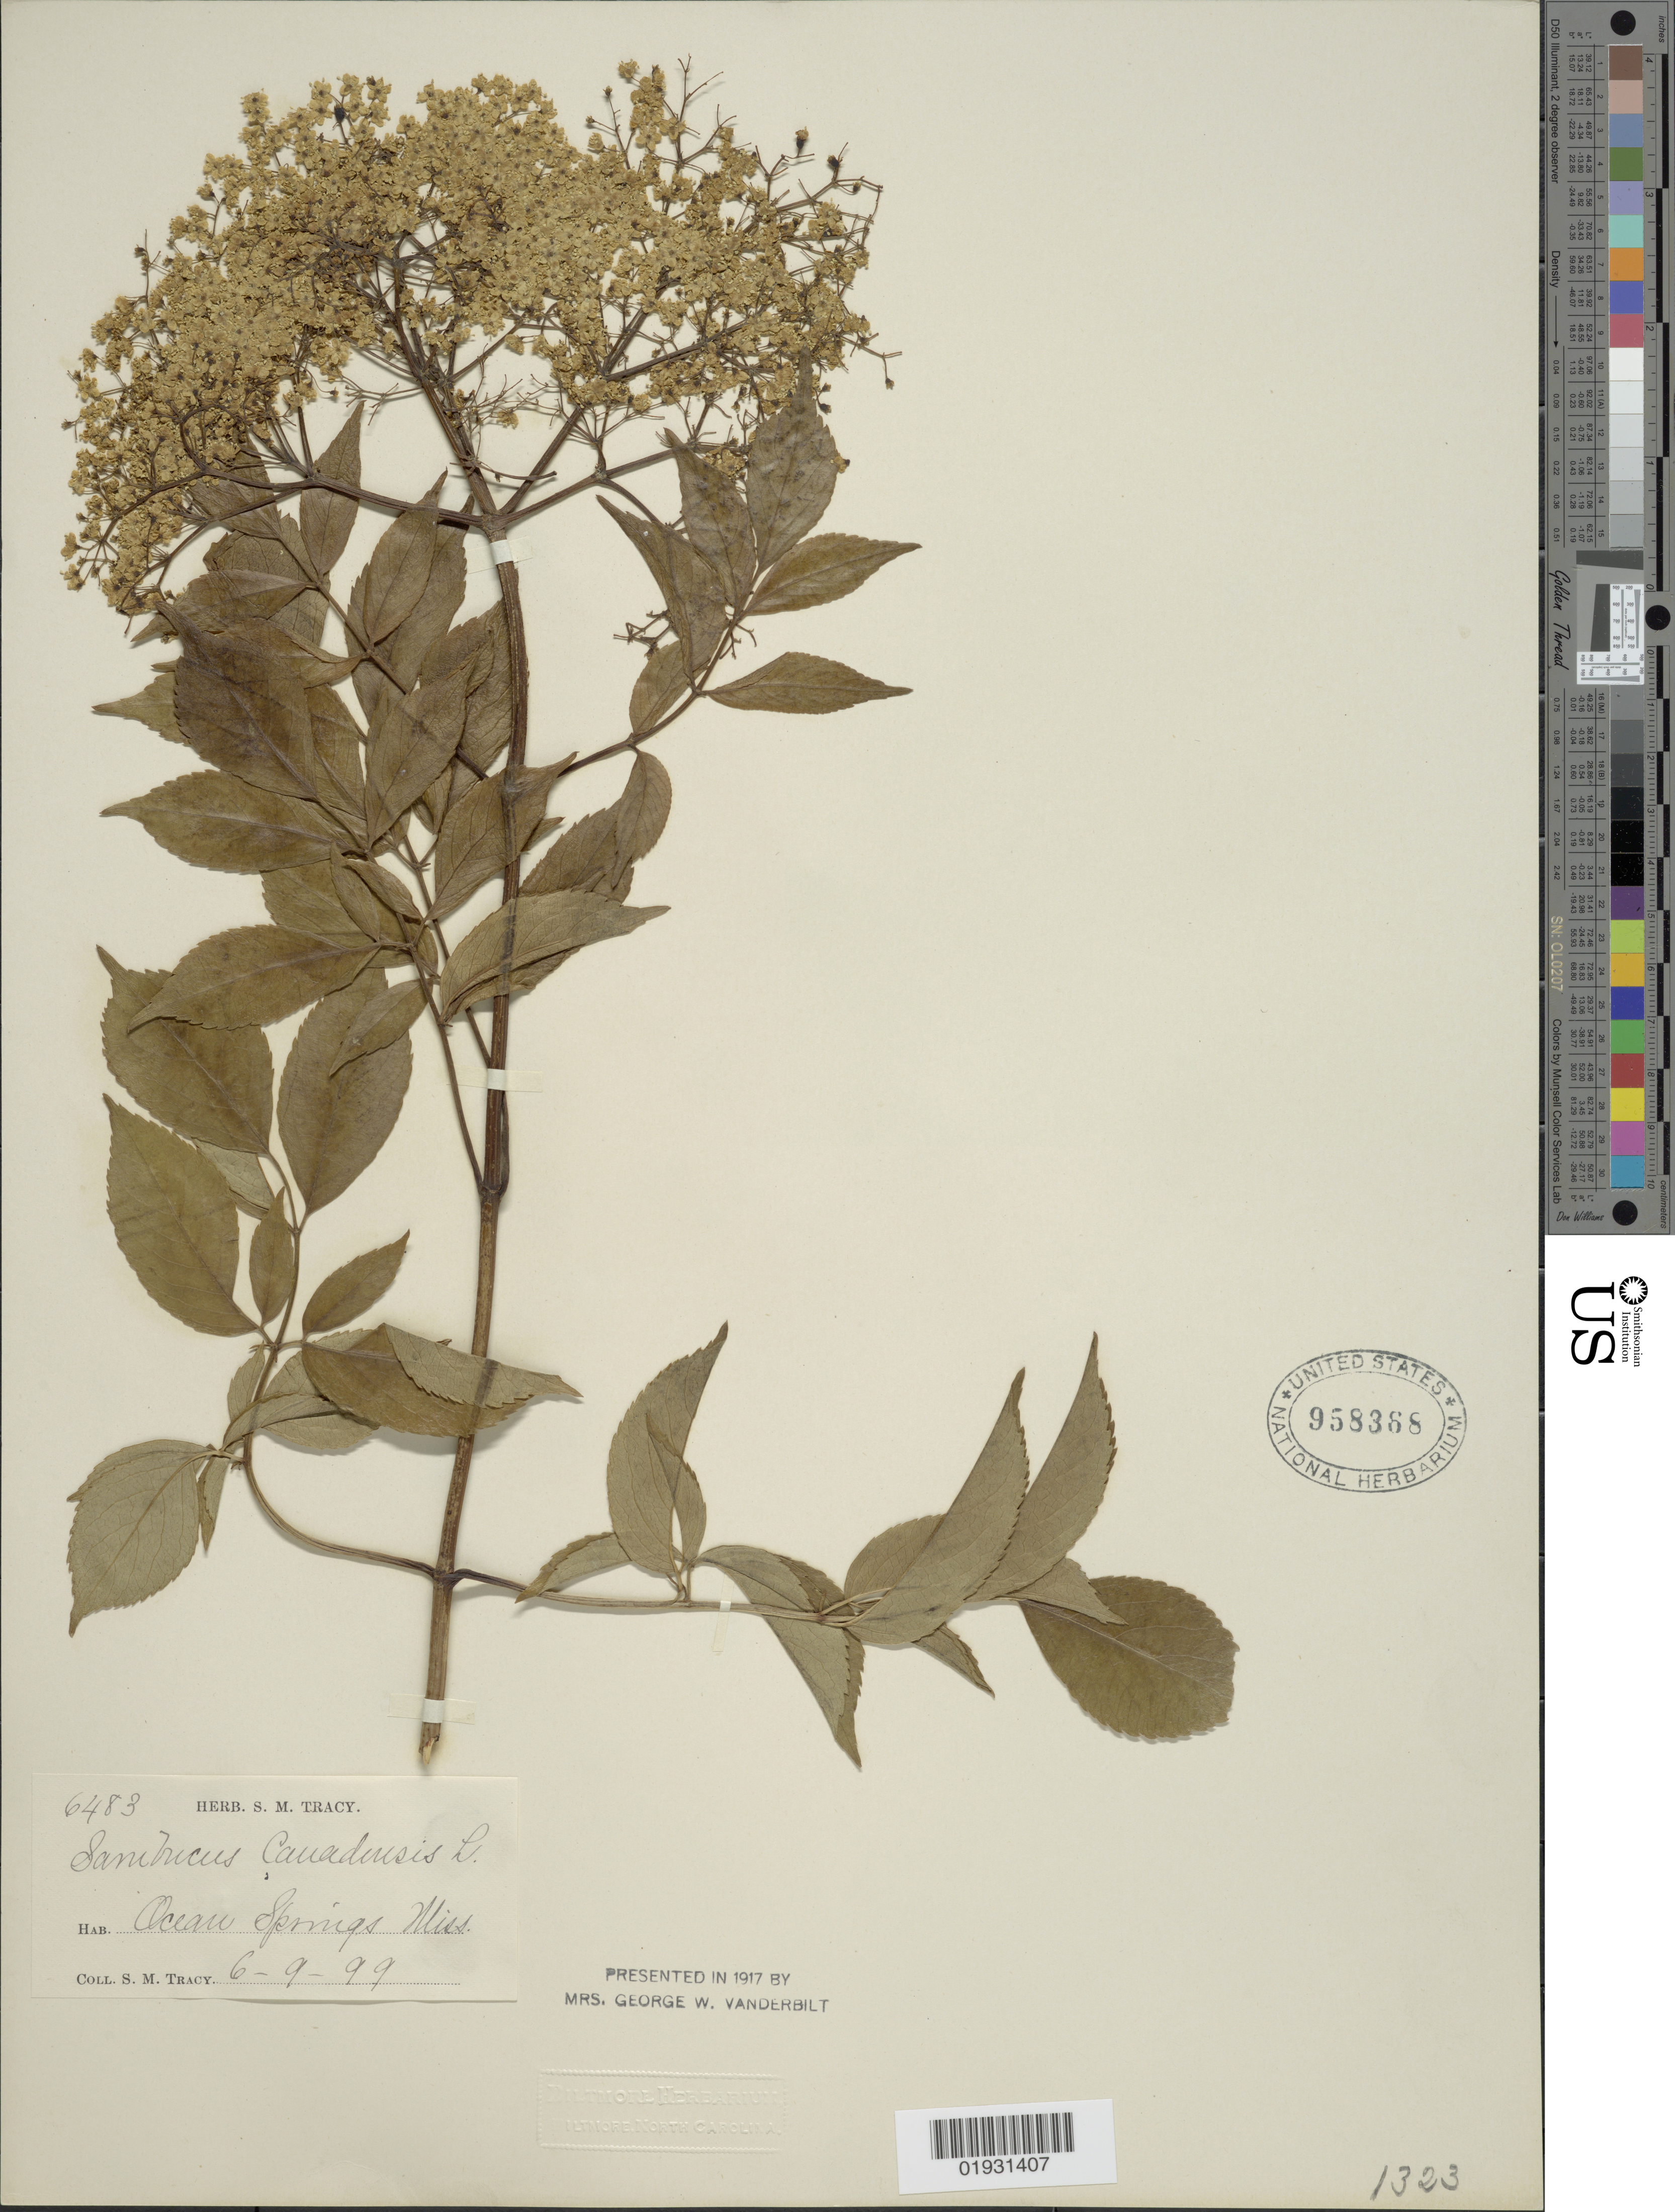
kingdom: Plantae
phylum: Tracheophyta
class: Magnoliopsida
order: Dipsacales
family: Viburnaceae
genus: Sambucus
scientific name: Sambucus simpsonii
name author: Rehder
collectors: S. M. Tracy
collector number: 6483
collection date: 1899-09-06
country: United States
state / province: Mississippi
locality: Ocean Springs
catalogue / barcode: US 958368